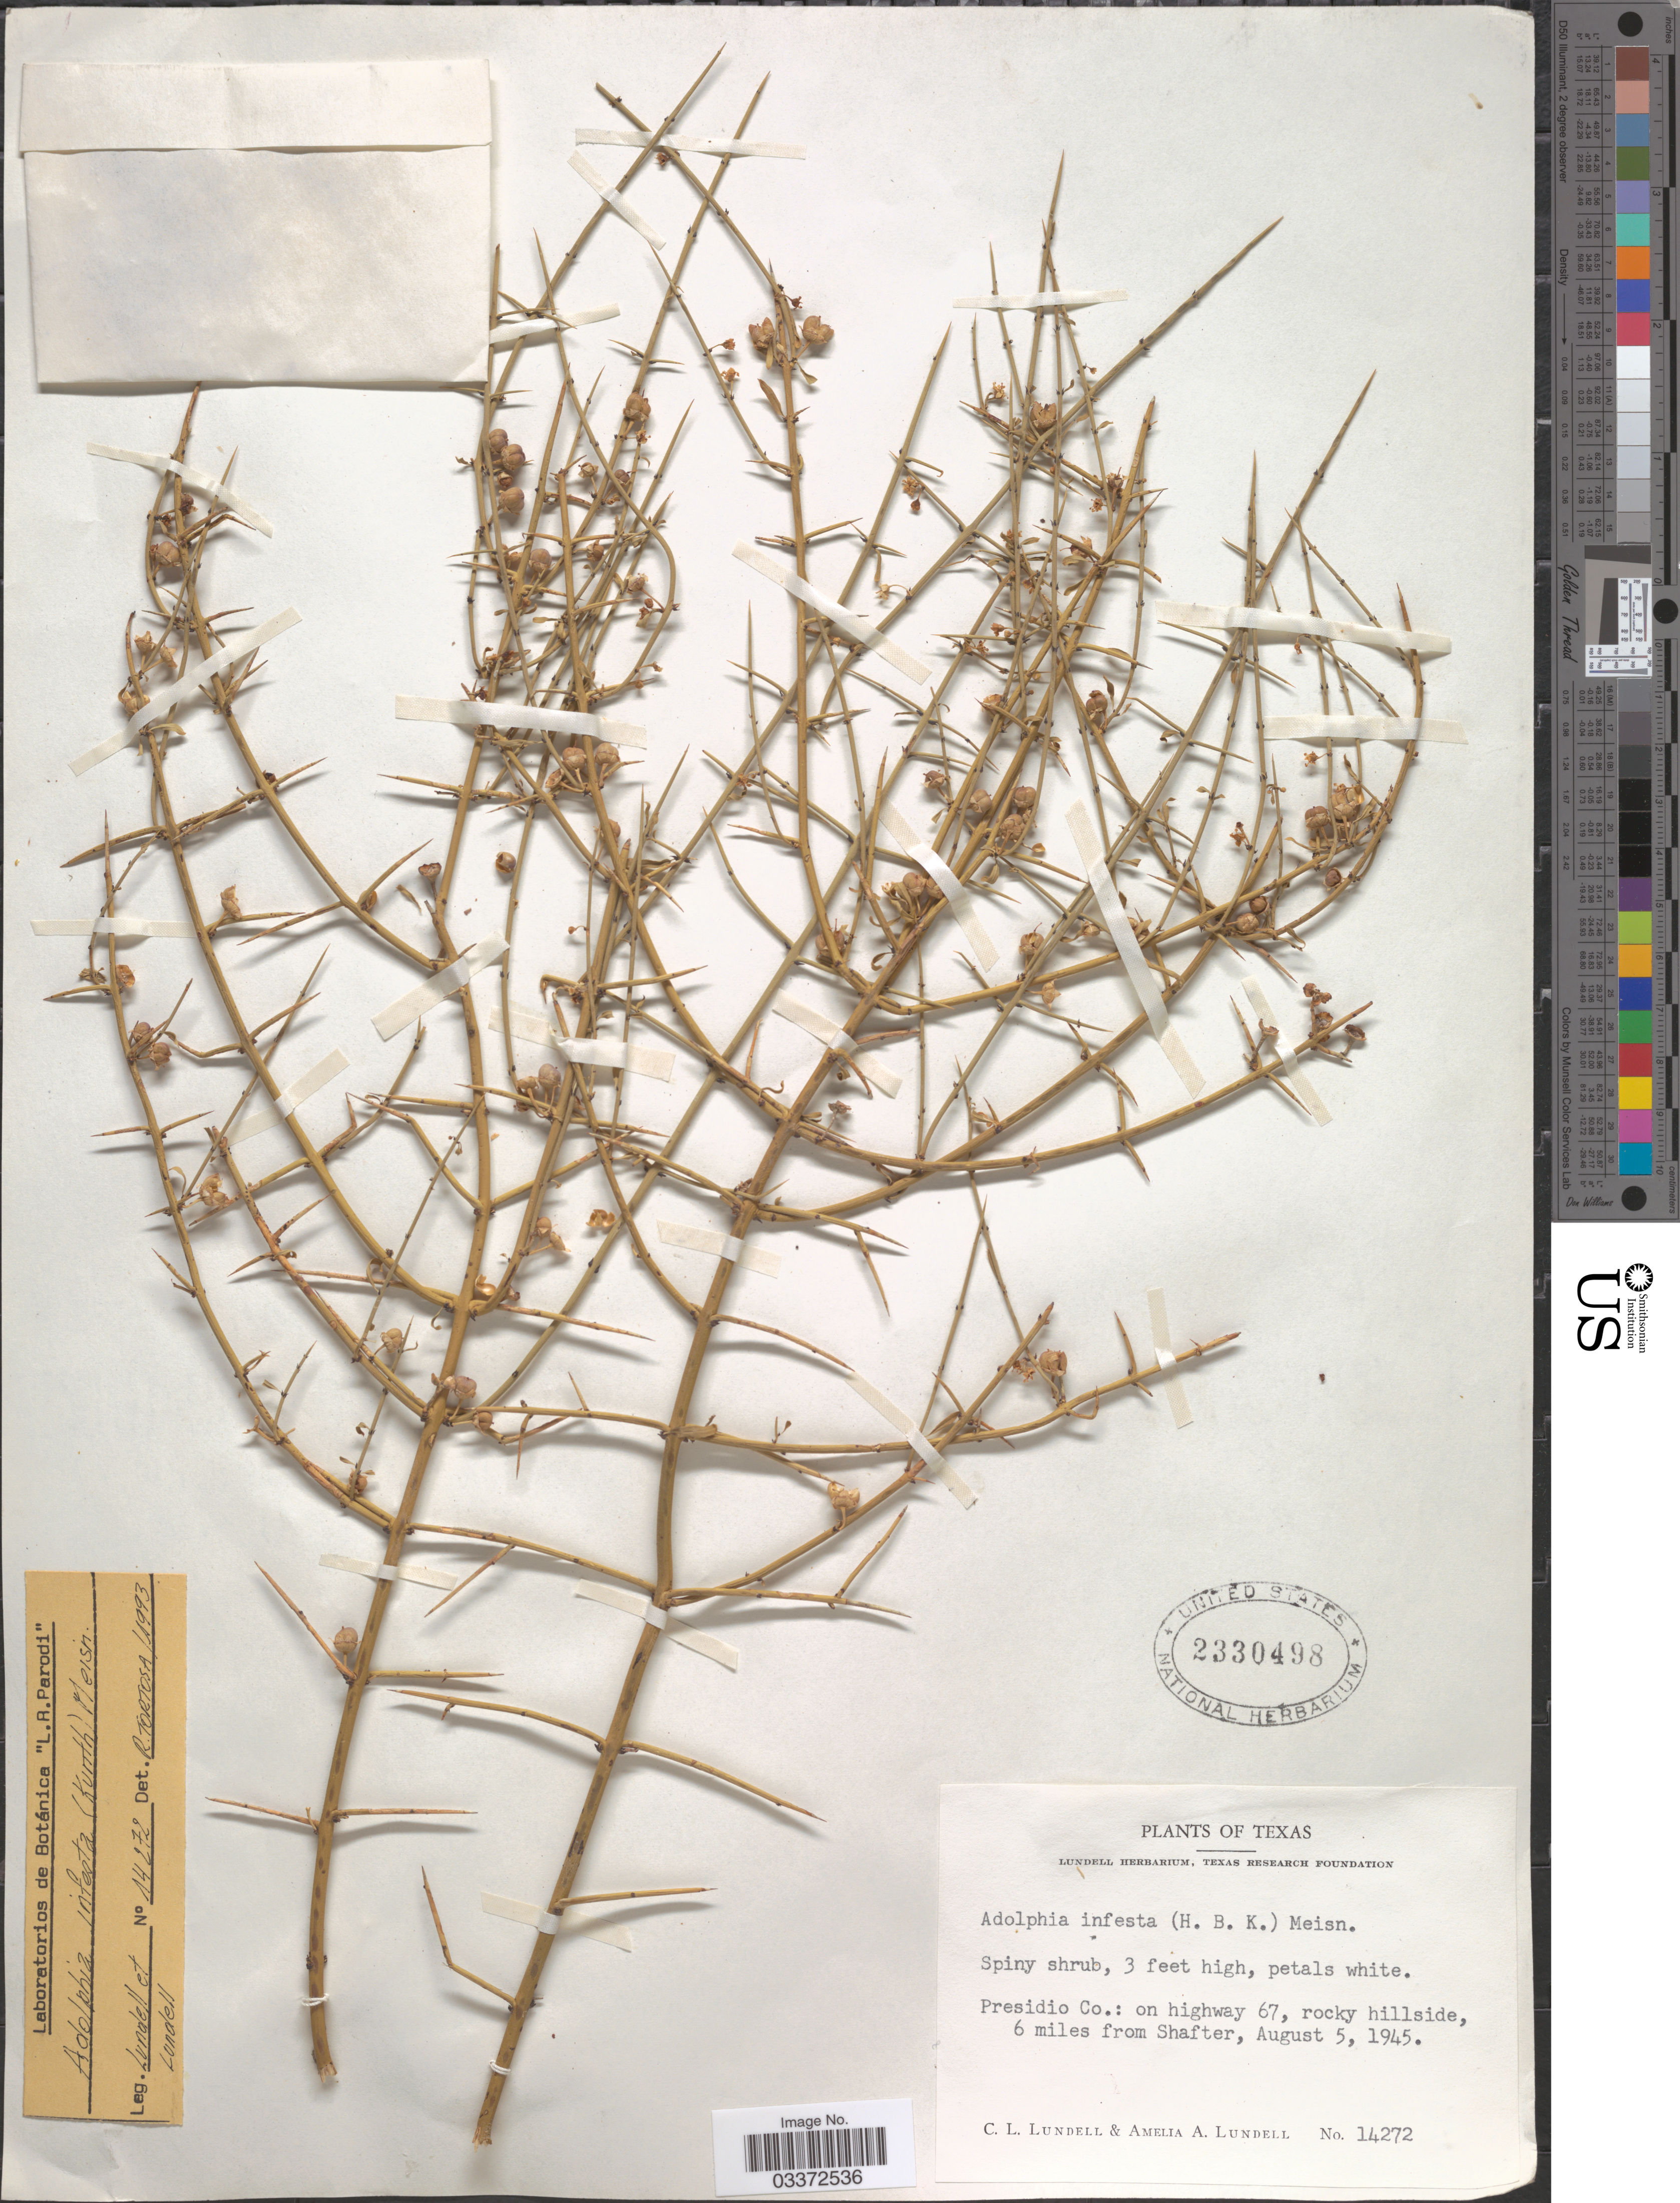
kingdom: Plantae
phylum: Tracheophyta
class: Magnoliopsida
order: Rosales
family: Rhamnaceae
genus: Adolphia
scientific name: Adolphia infesta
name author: (Kunth) Meisn.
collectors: C. L. Lundell & A. A. Lundell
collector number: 14272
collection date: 1945-08-05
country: United States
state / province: Texas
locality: Presidio Co.: on highway 67, 6 miles from Shafter.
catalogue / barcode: US 2330498